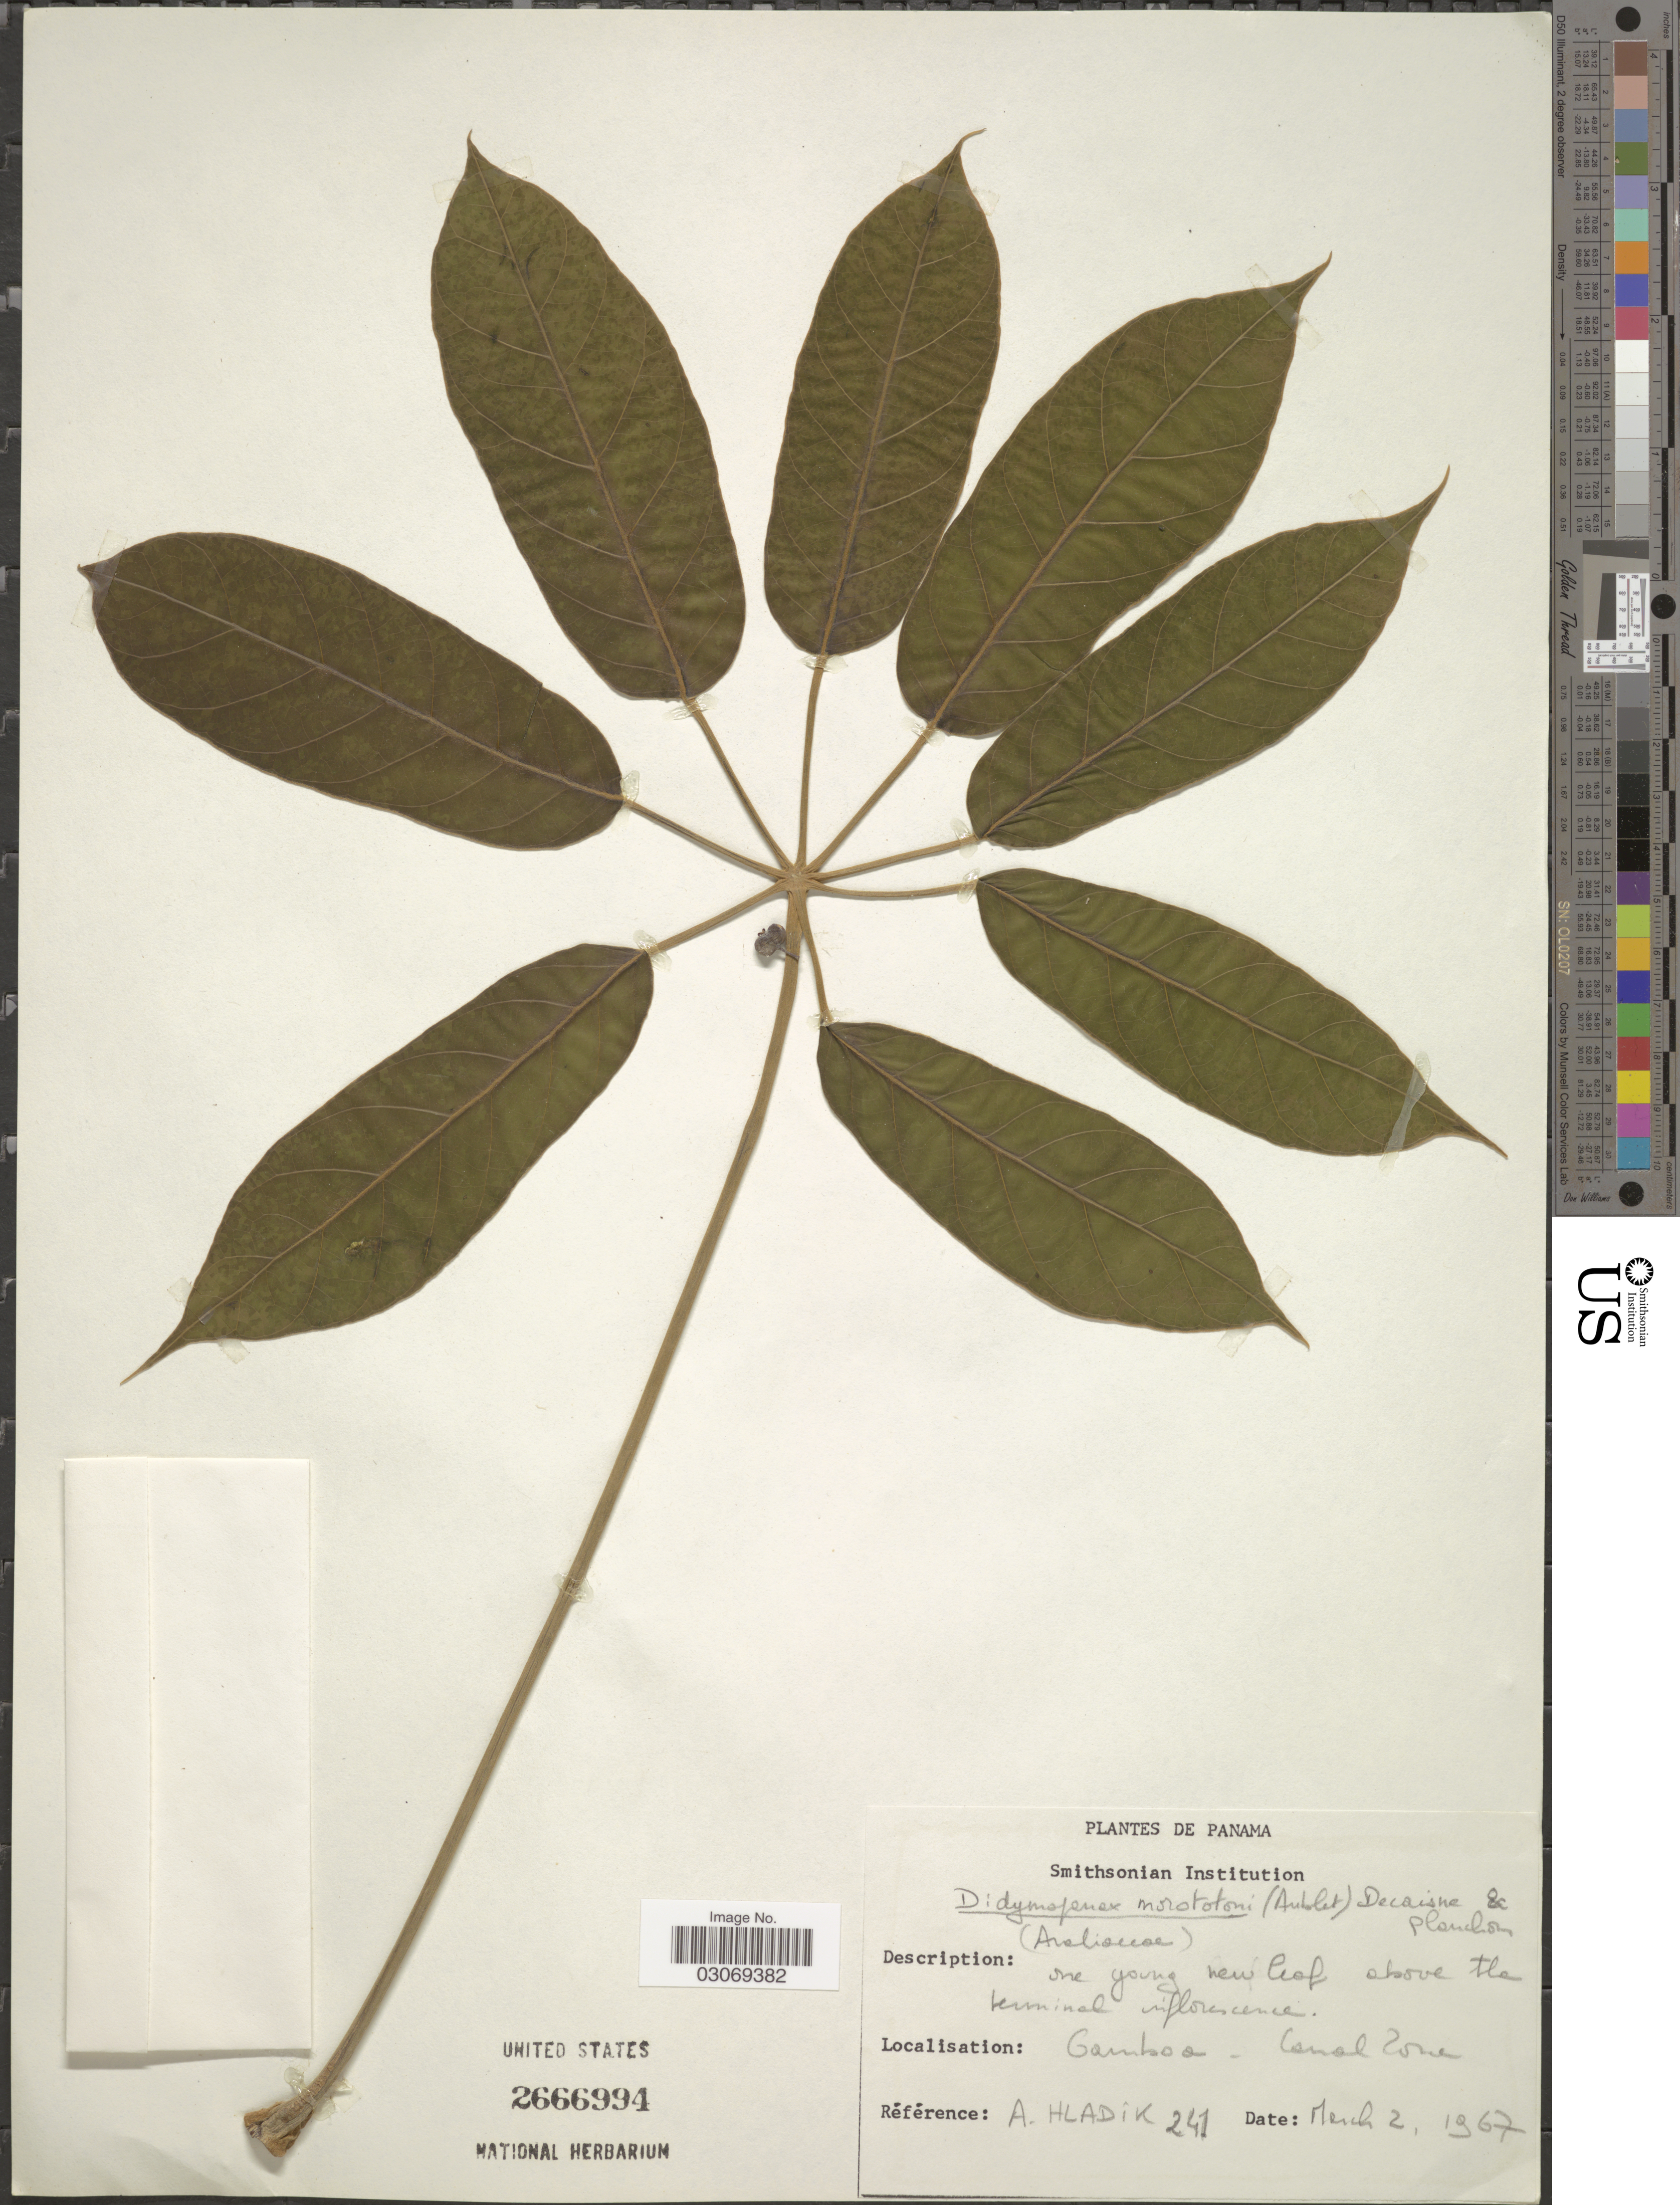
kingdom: Plantae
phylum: Tracheophyta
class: Magnoliopsida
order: Apiales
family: Araliaceae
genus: Schefflera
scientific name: Schefflera morototoni (Aubl.) Maguire, Steyerm. & Frodin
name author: (Aubl.) Maguire et al.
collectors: A. Hladik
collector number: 241?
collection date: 1967-03-02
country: Panama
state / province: Colón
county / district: Canal Zone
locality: Gamboa - Canal Zone.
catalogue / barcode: US 2666994